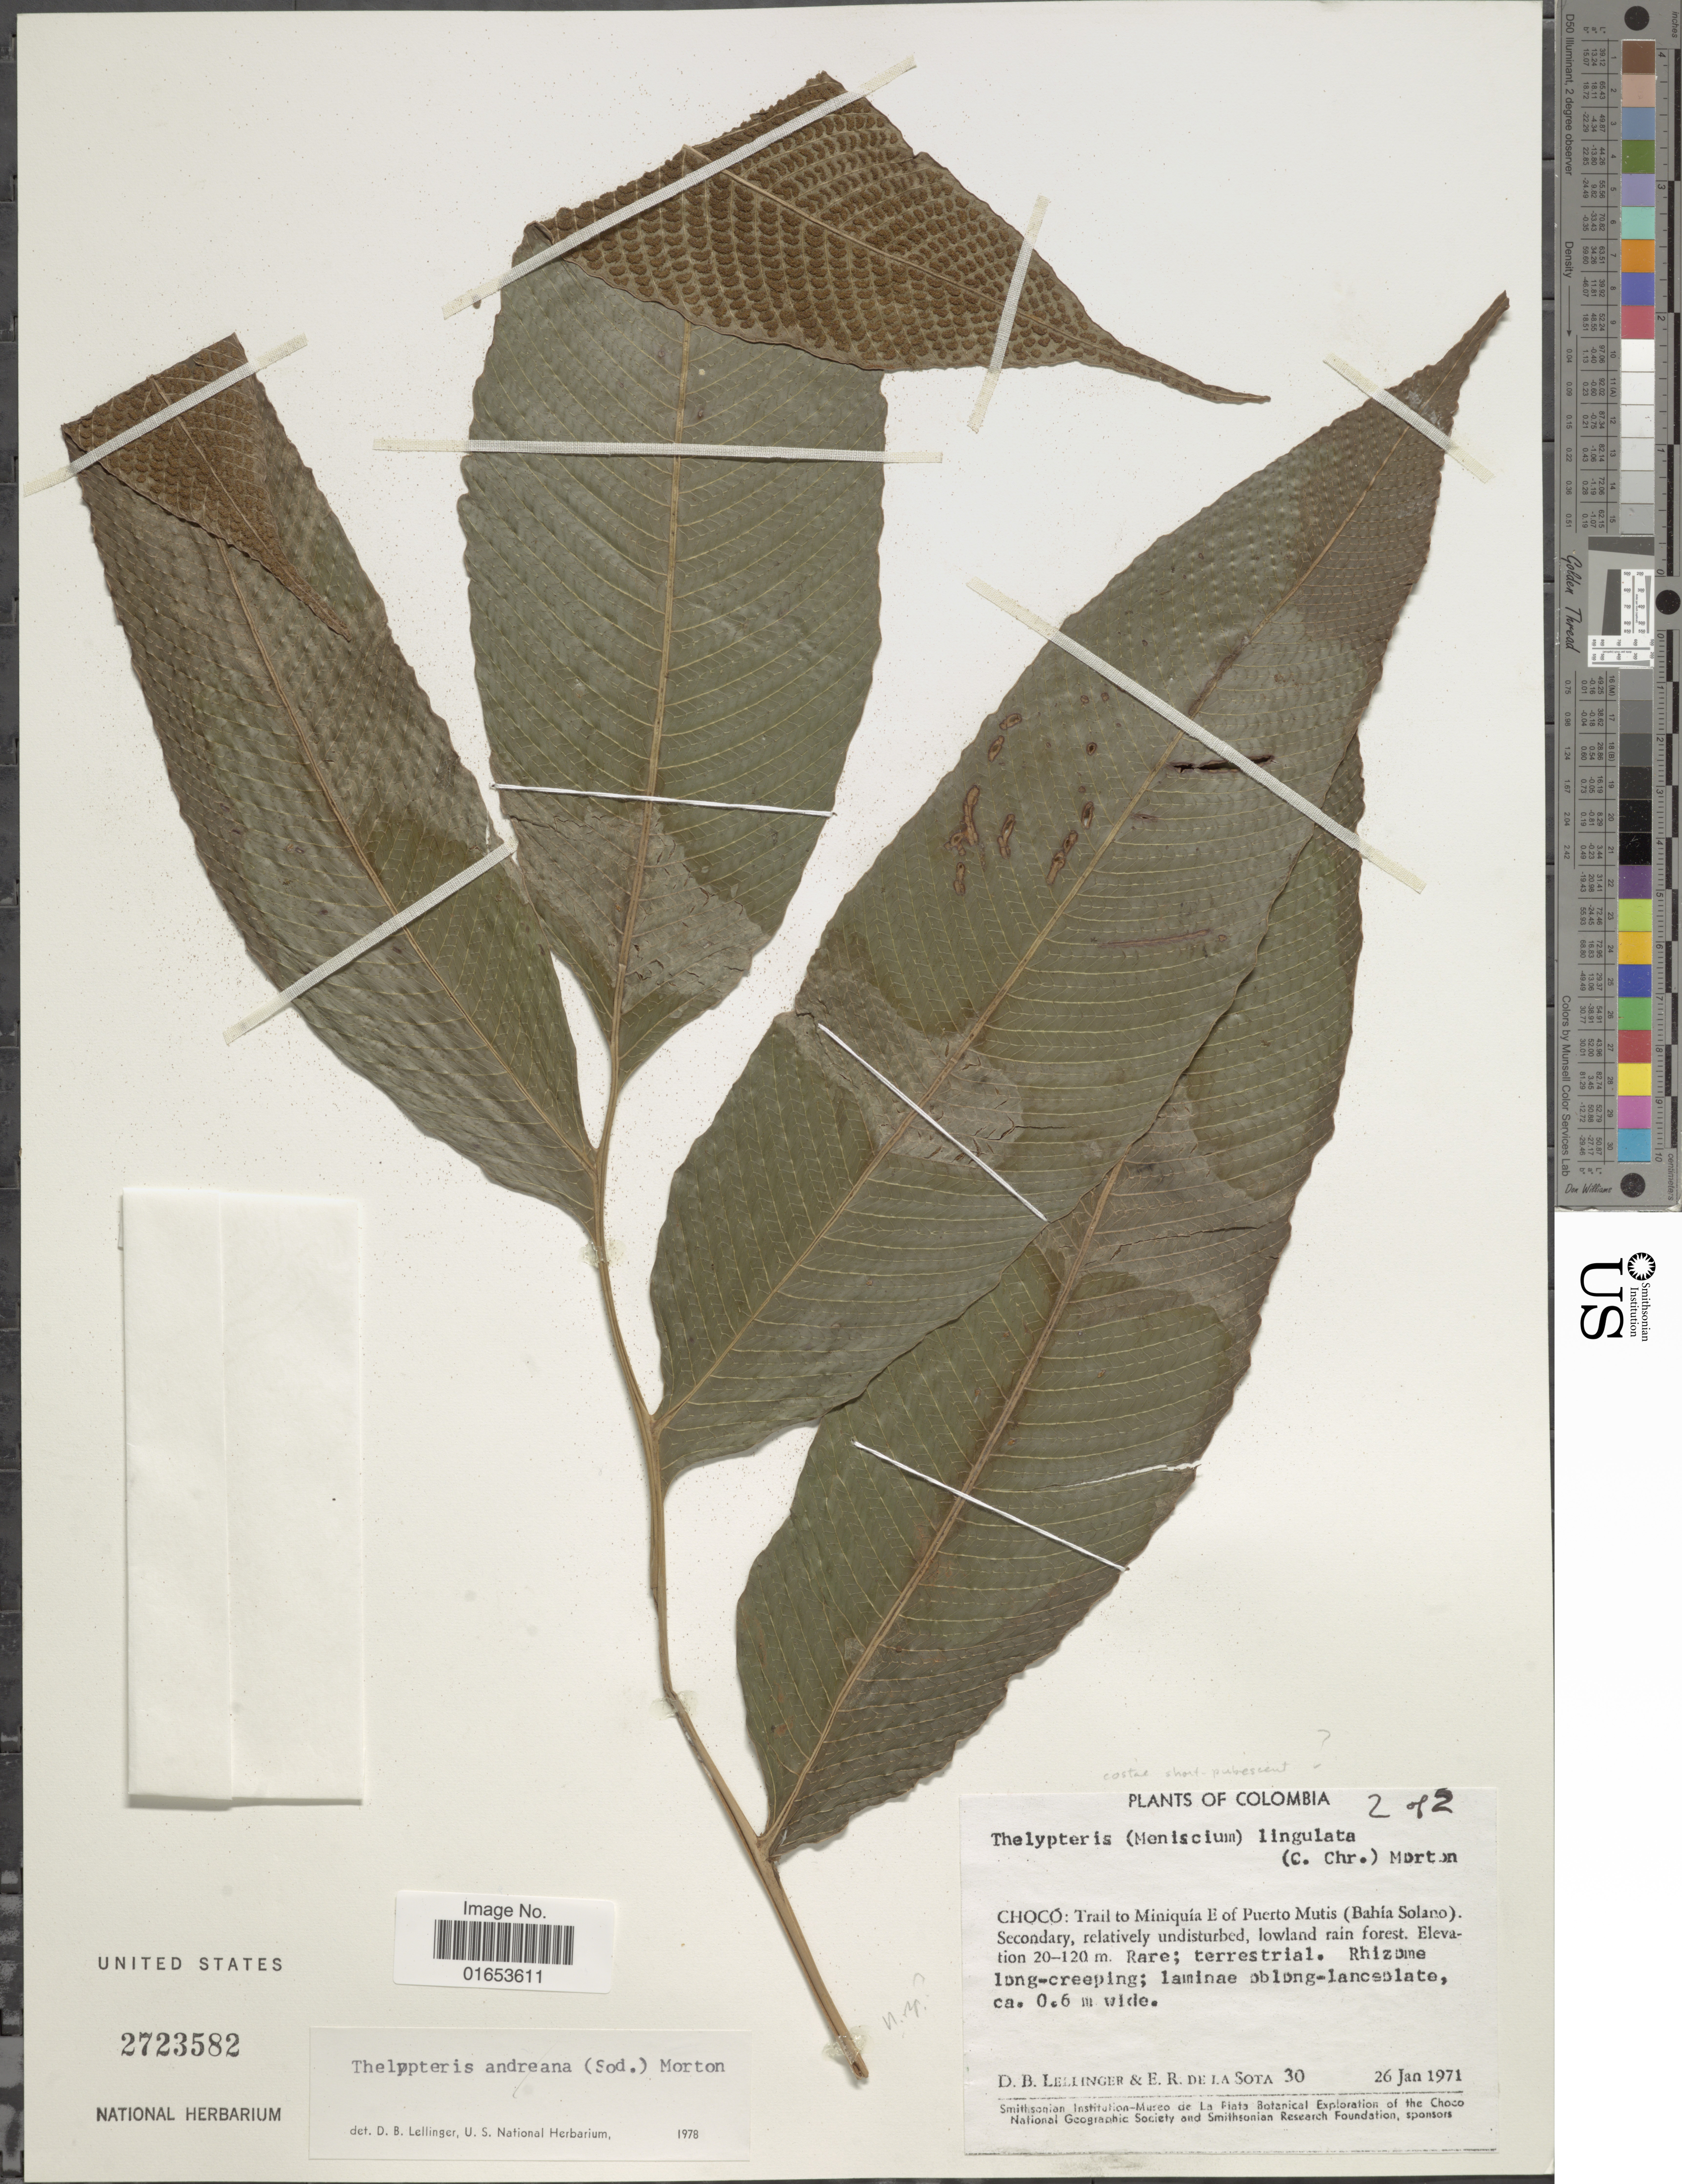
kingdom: Plantae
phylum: Tracheophyta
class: Polypodiopsida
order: Polypodiales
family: Thelypteridaceae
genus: Meniscium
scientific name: Meniscium lingulatum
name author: (C. Chr.) Pic. Serm.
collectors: D. B. Lellinger & E. R. de la Sota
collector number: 30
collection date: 1971-01-26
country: Colombia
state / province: Chocó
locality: Trail to Miniquía E of Puerto Mutis (Bahía Solano)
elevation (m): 20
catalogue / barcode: US 2723582